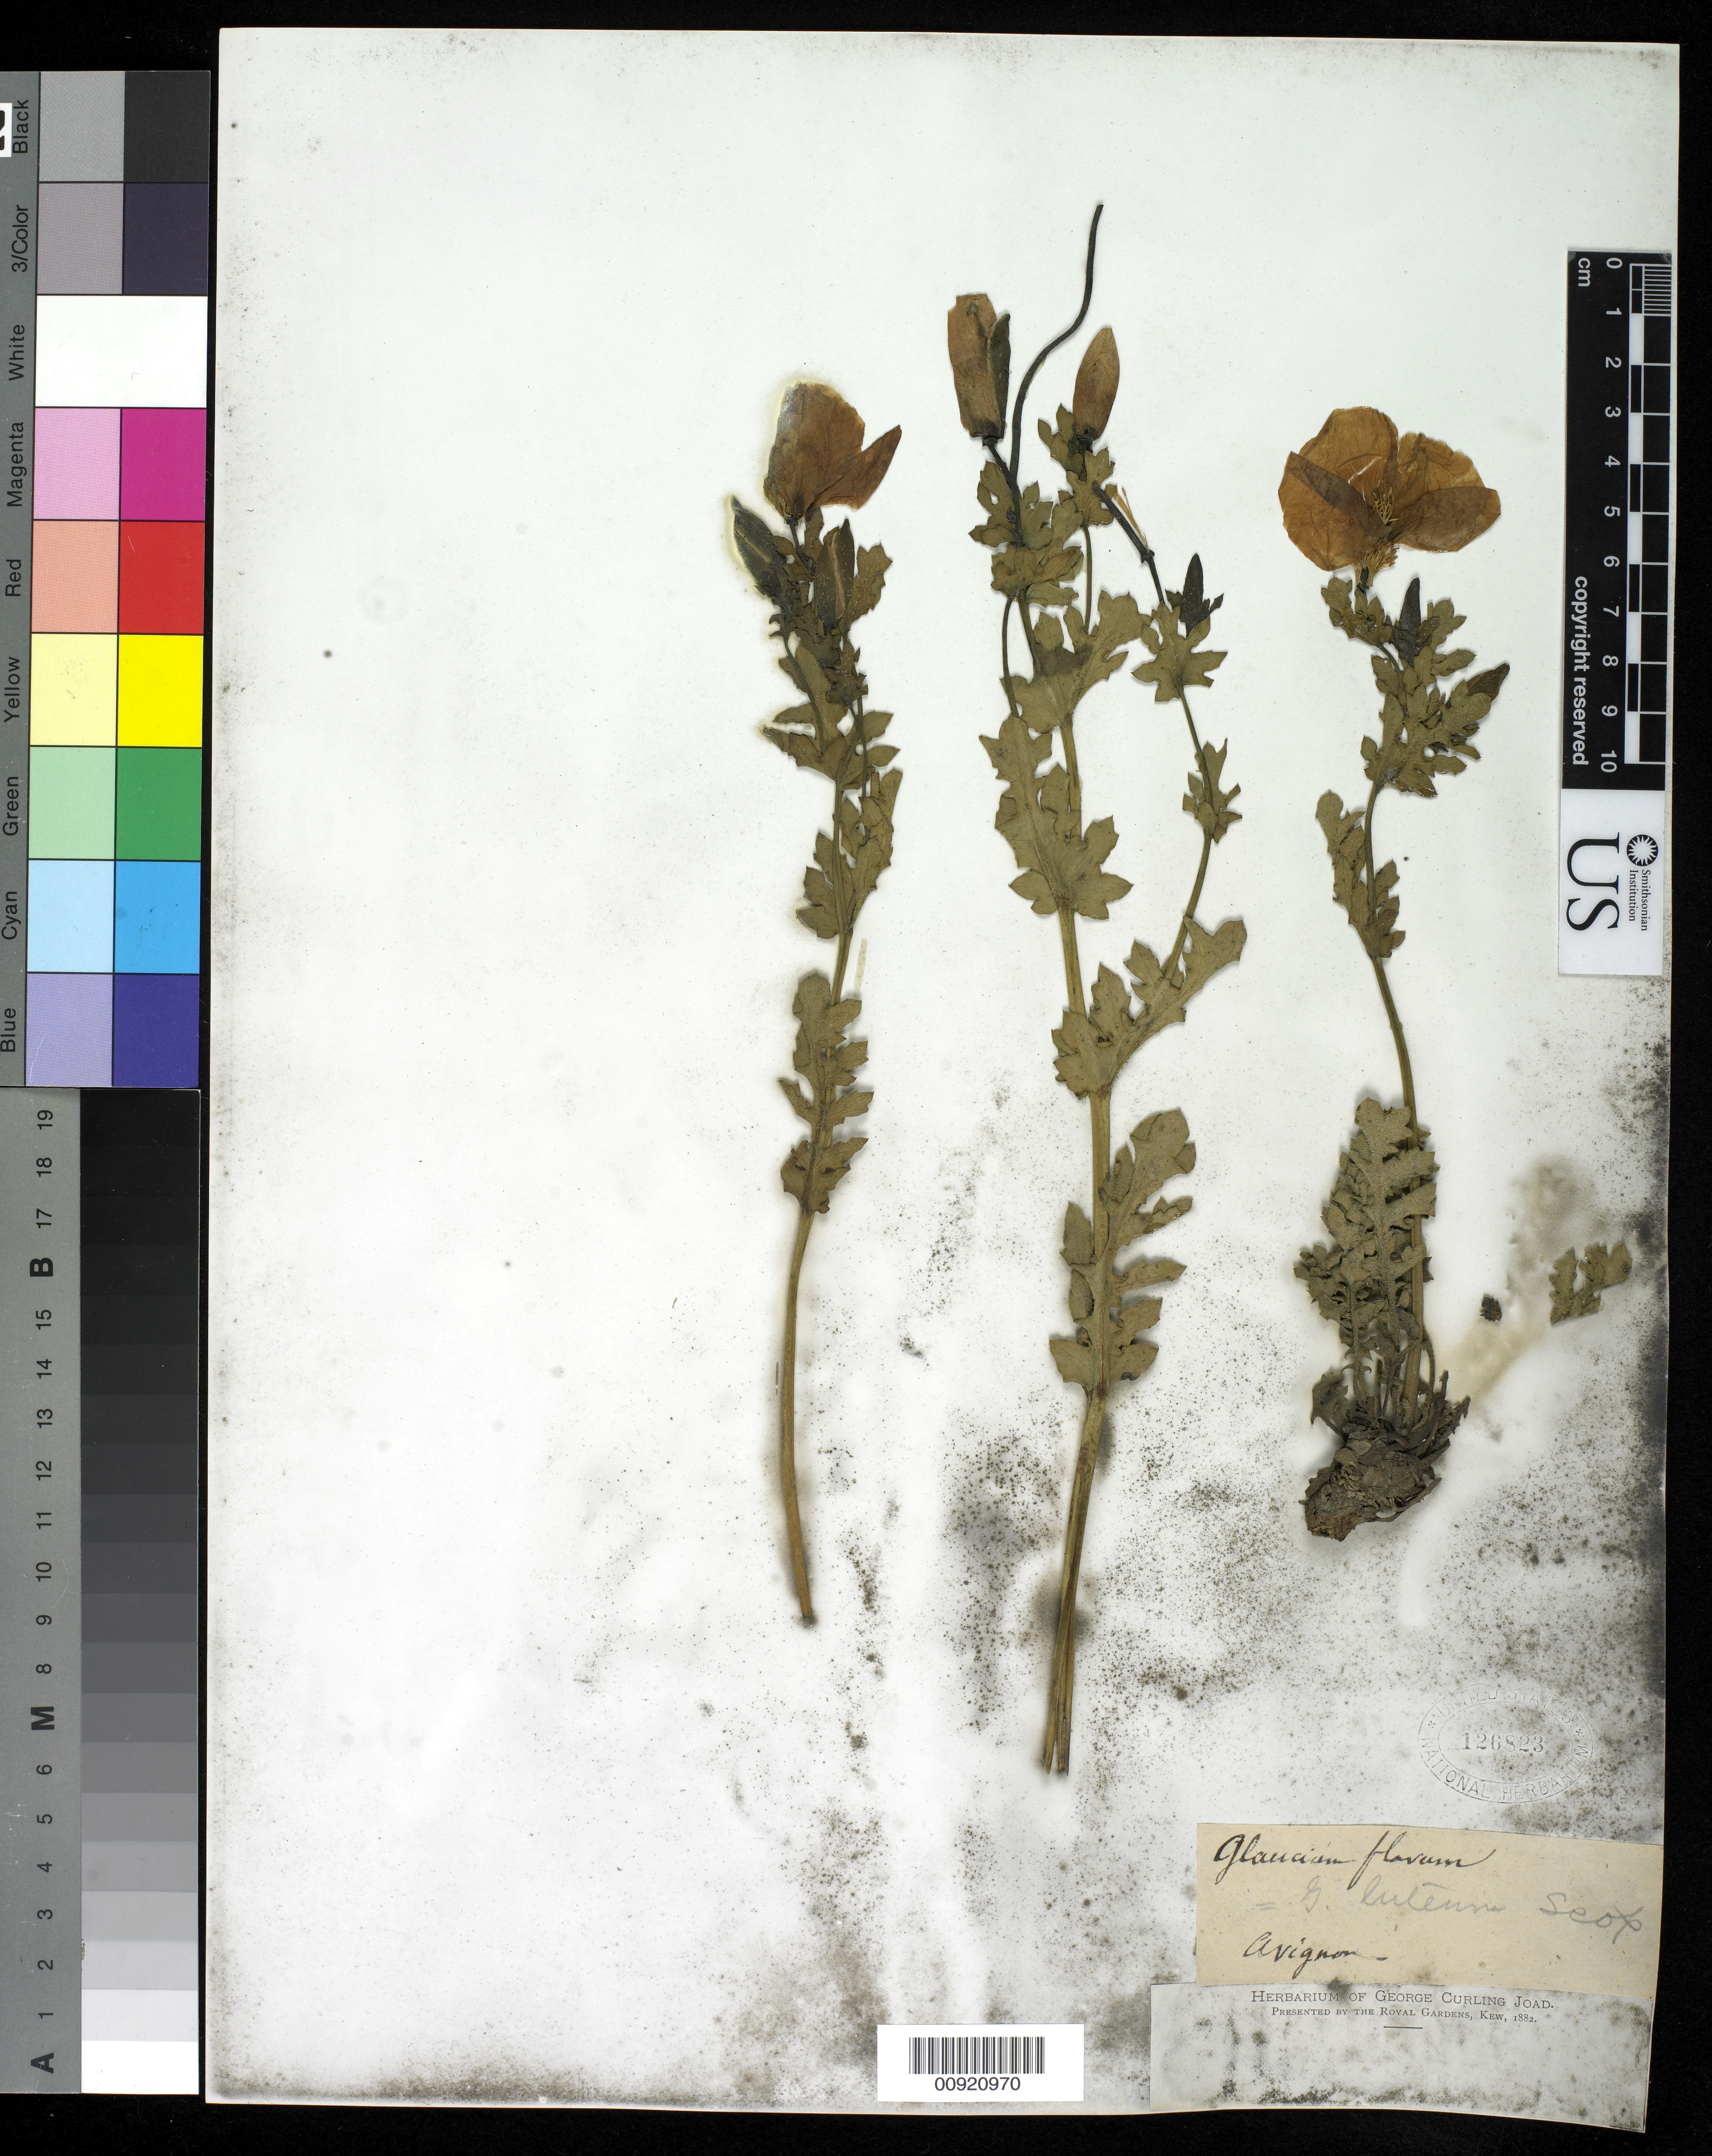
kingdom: Plantae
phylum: Tracheophyta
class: Magnoliopsida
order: Ranunculales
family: Papaveraceae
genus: Glaucium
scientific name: Glaucium flavum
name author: Crantz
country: France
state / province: Provence-Alpes-Côte d'Azur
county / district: Vaucluse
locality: Avignon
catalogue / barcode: US 126823